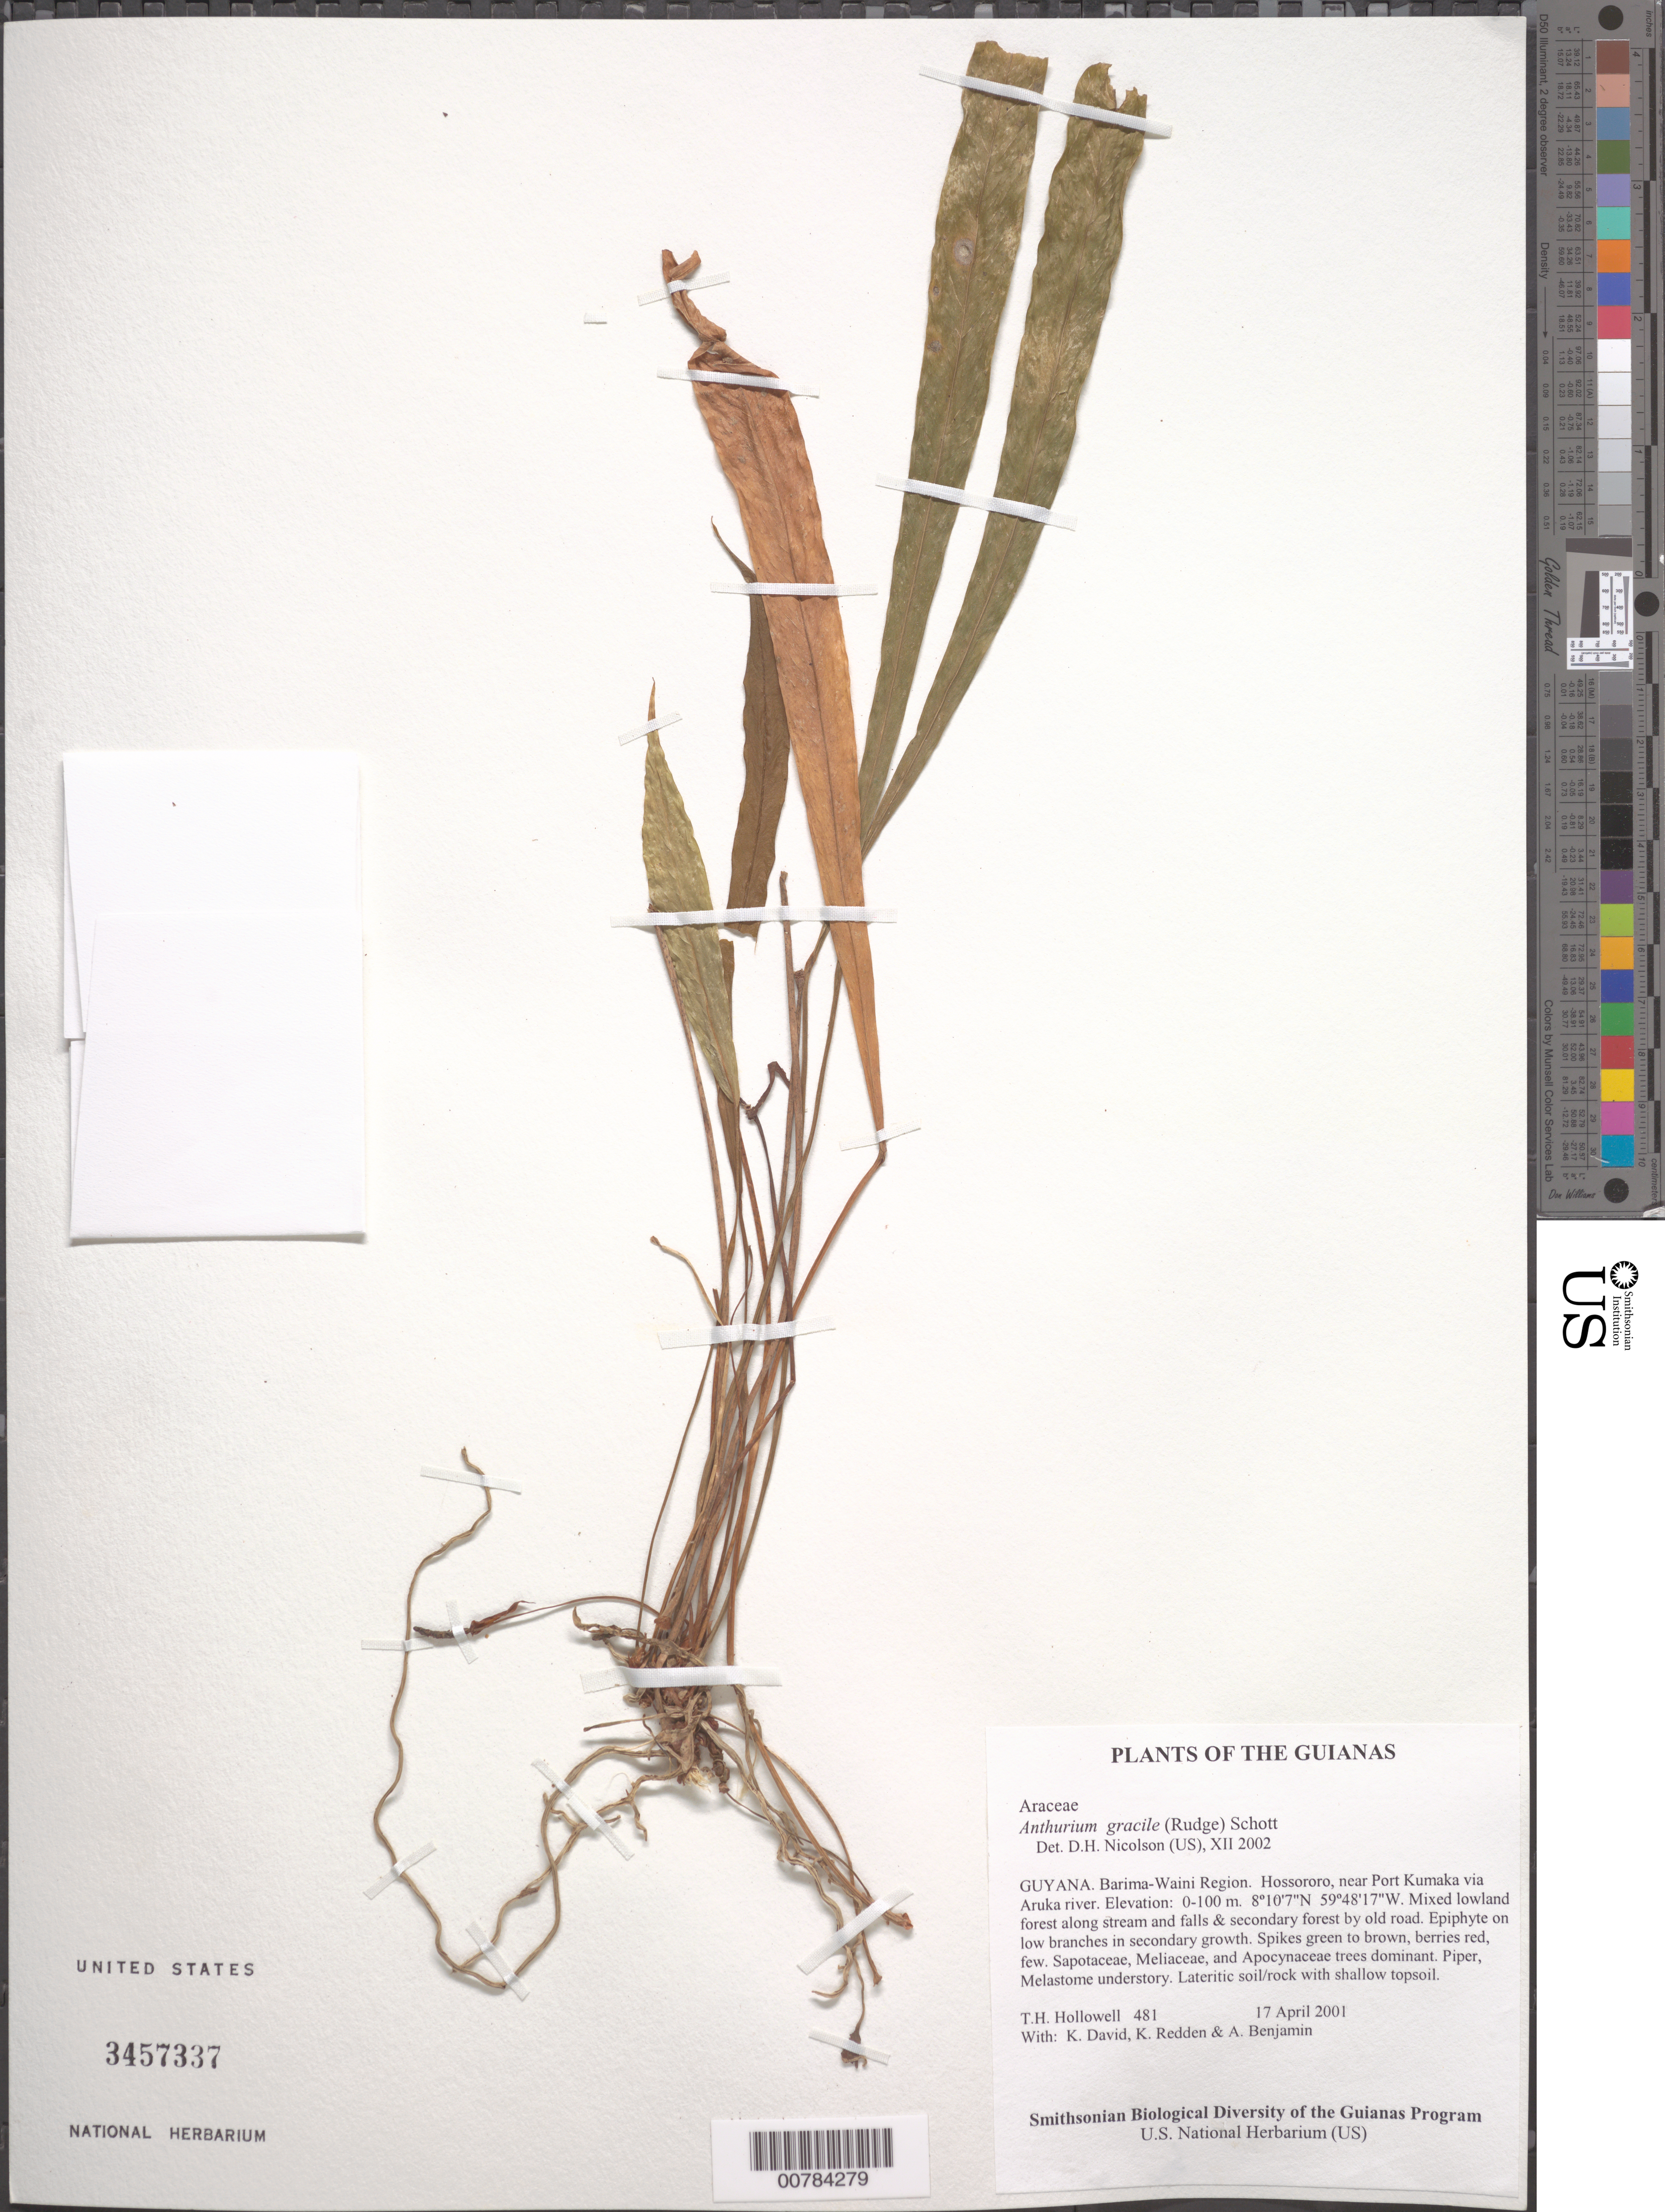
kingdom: Plantae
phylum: Tracheophyta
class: Liliopsida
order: Alismatales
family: Araceae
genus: Anthurium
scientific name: Anthurium gracile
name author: (Rudge) Schott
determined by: Nicolson, Dan H.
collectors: T. Hollowell, K. David, K. M. Redden & A. Benjamin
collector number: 481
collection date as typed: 17 April 2001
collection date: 2001-04-17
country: Guyana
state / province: Barima-Waini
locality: Hossororo, near Port Kumaka via Aruka river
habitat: Mixed lowland forest along stream and falls & secondary forest by old road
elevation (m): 0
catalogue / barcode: US 3457337